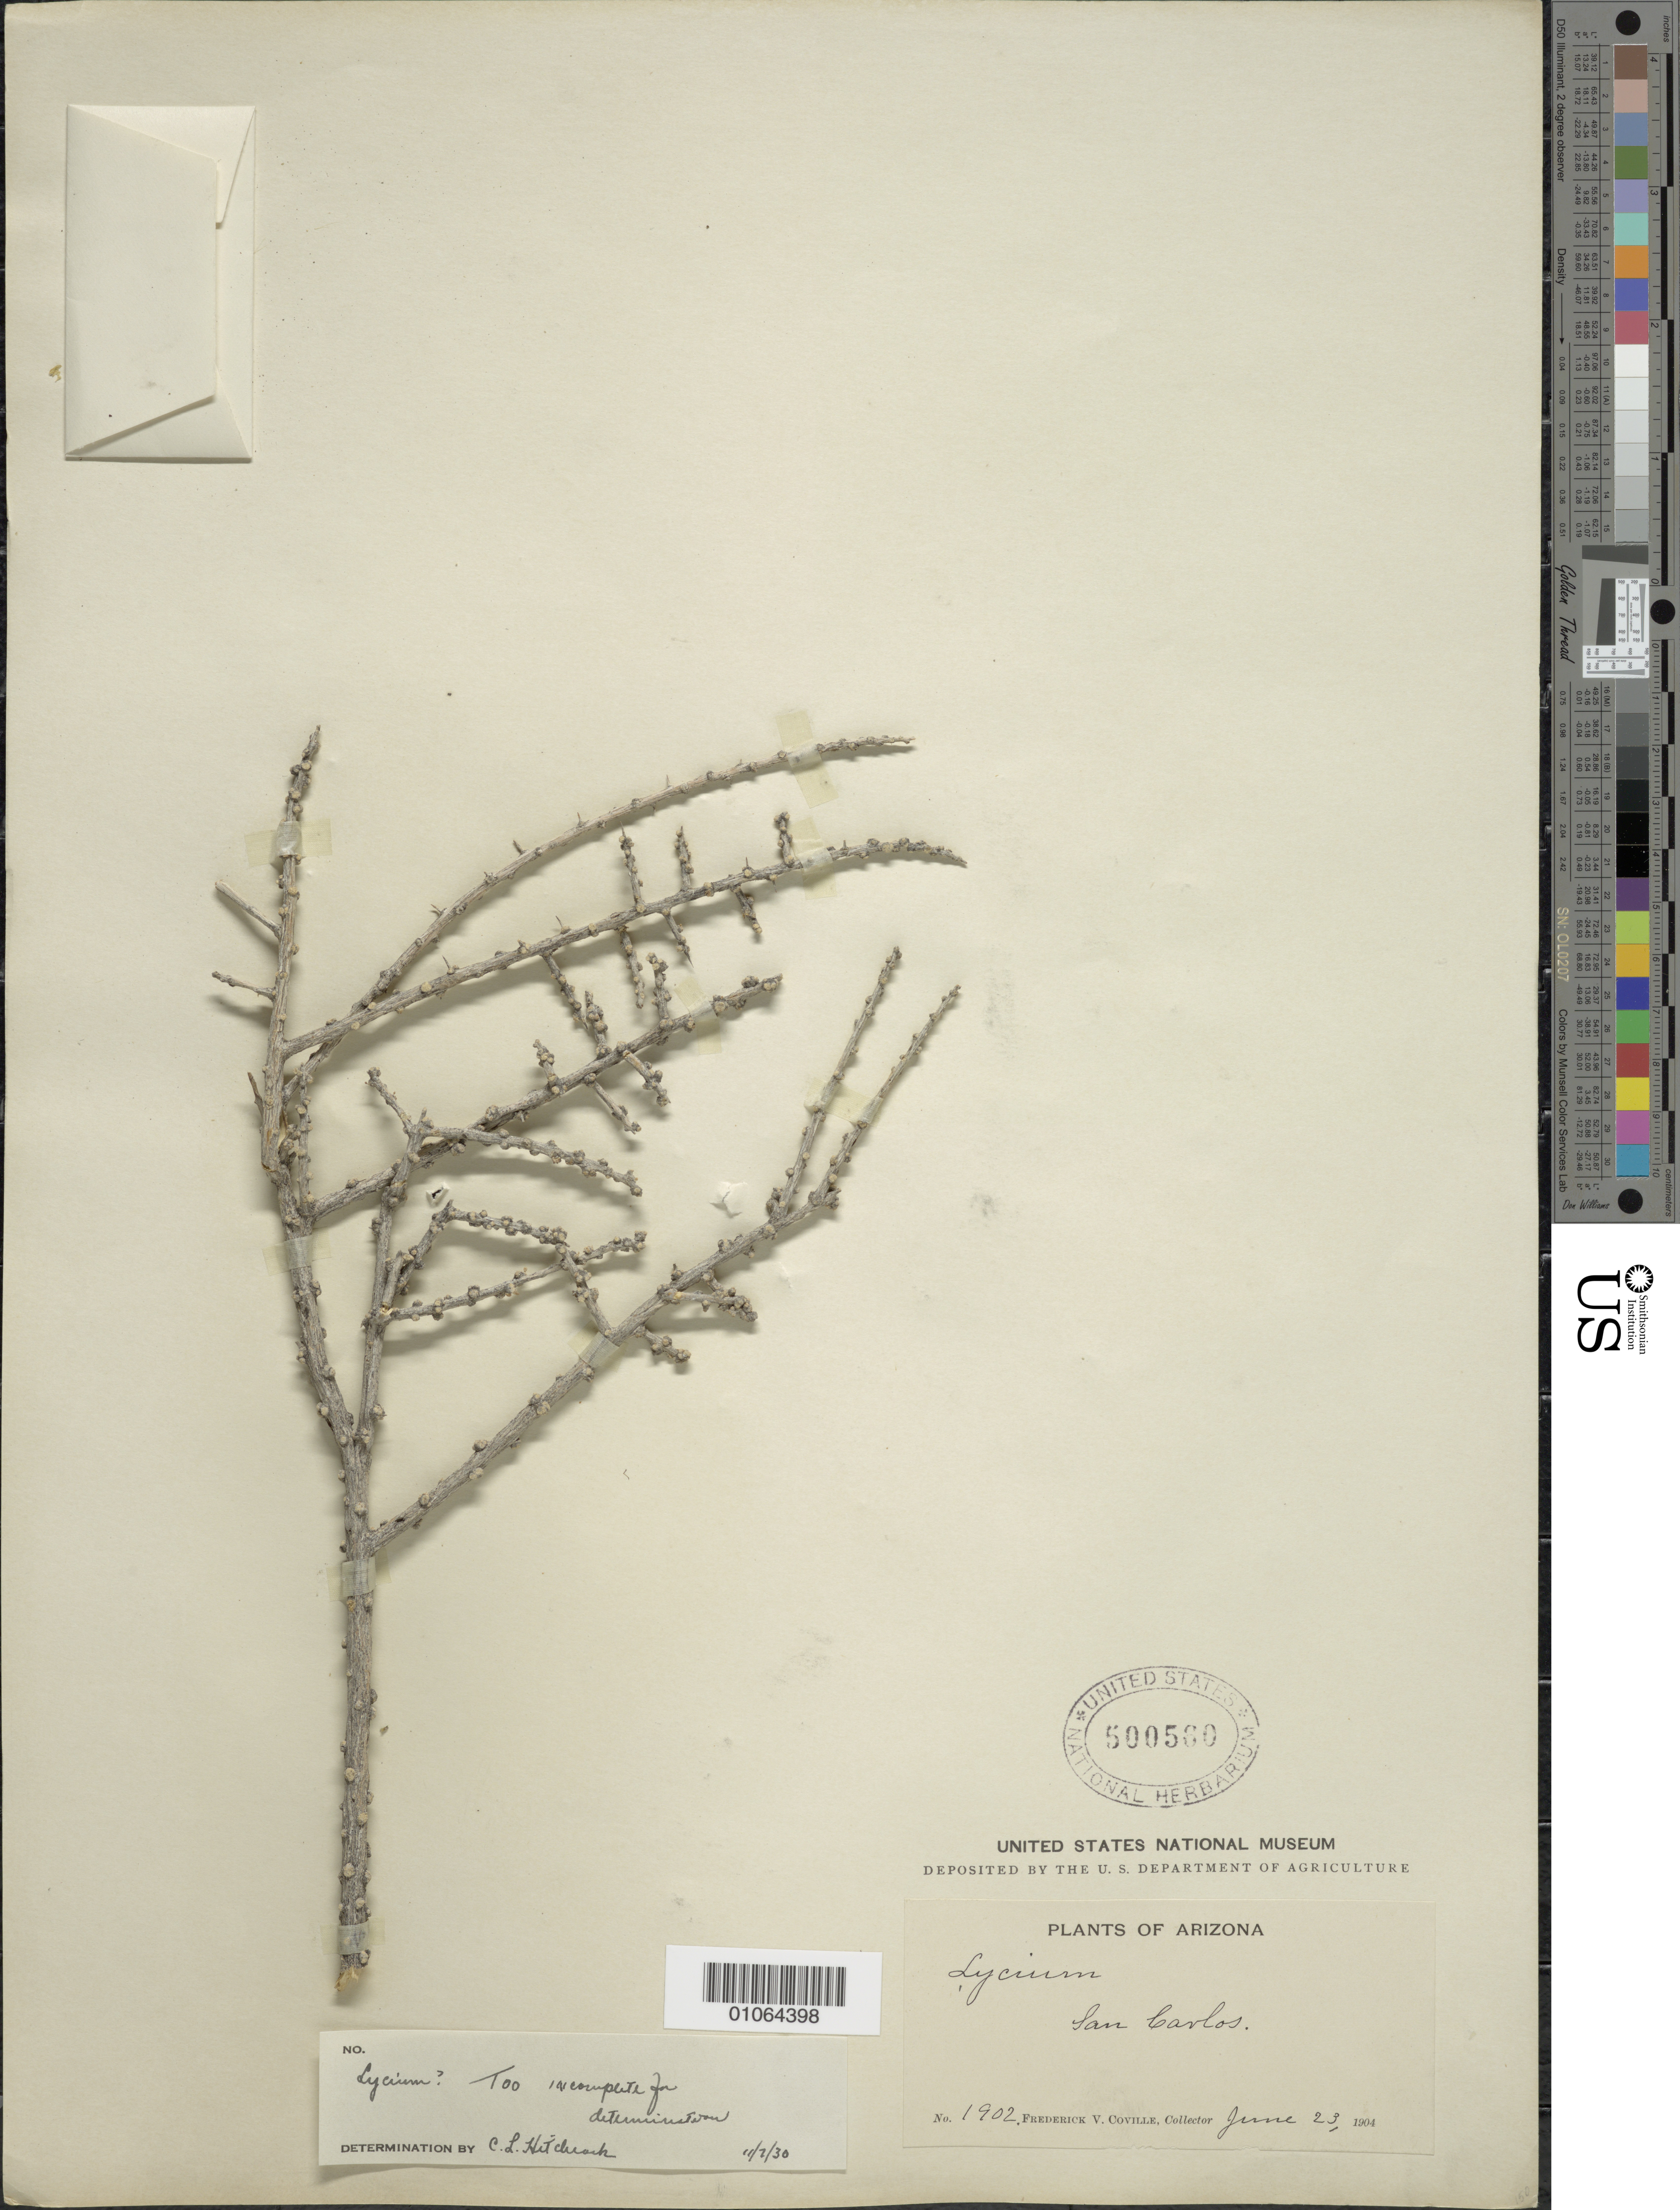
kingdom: Plantae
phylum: Tracheophyta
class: Magnoliopsida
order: Solanales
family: Solanaceae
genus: Lycium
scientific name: Lycium sp.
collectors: F. V. Coville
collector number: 1902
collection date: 1904-06-23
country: United States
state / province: Arizona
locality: San Carlos.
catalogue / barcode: US 500560